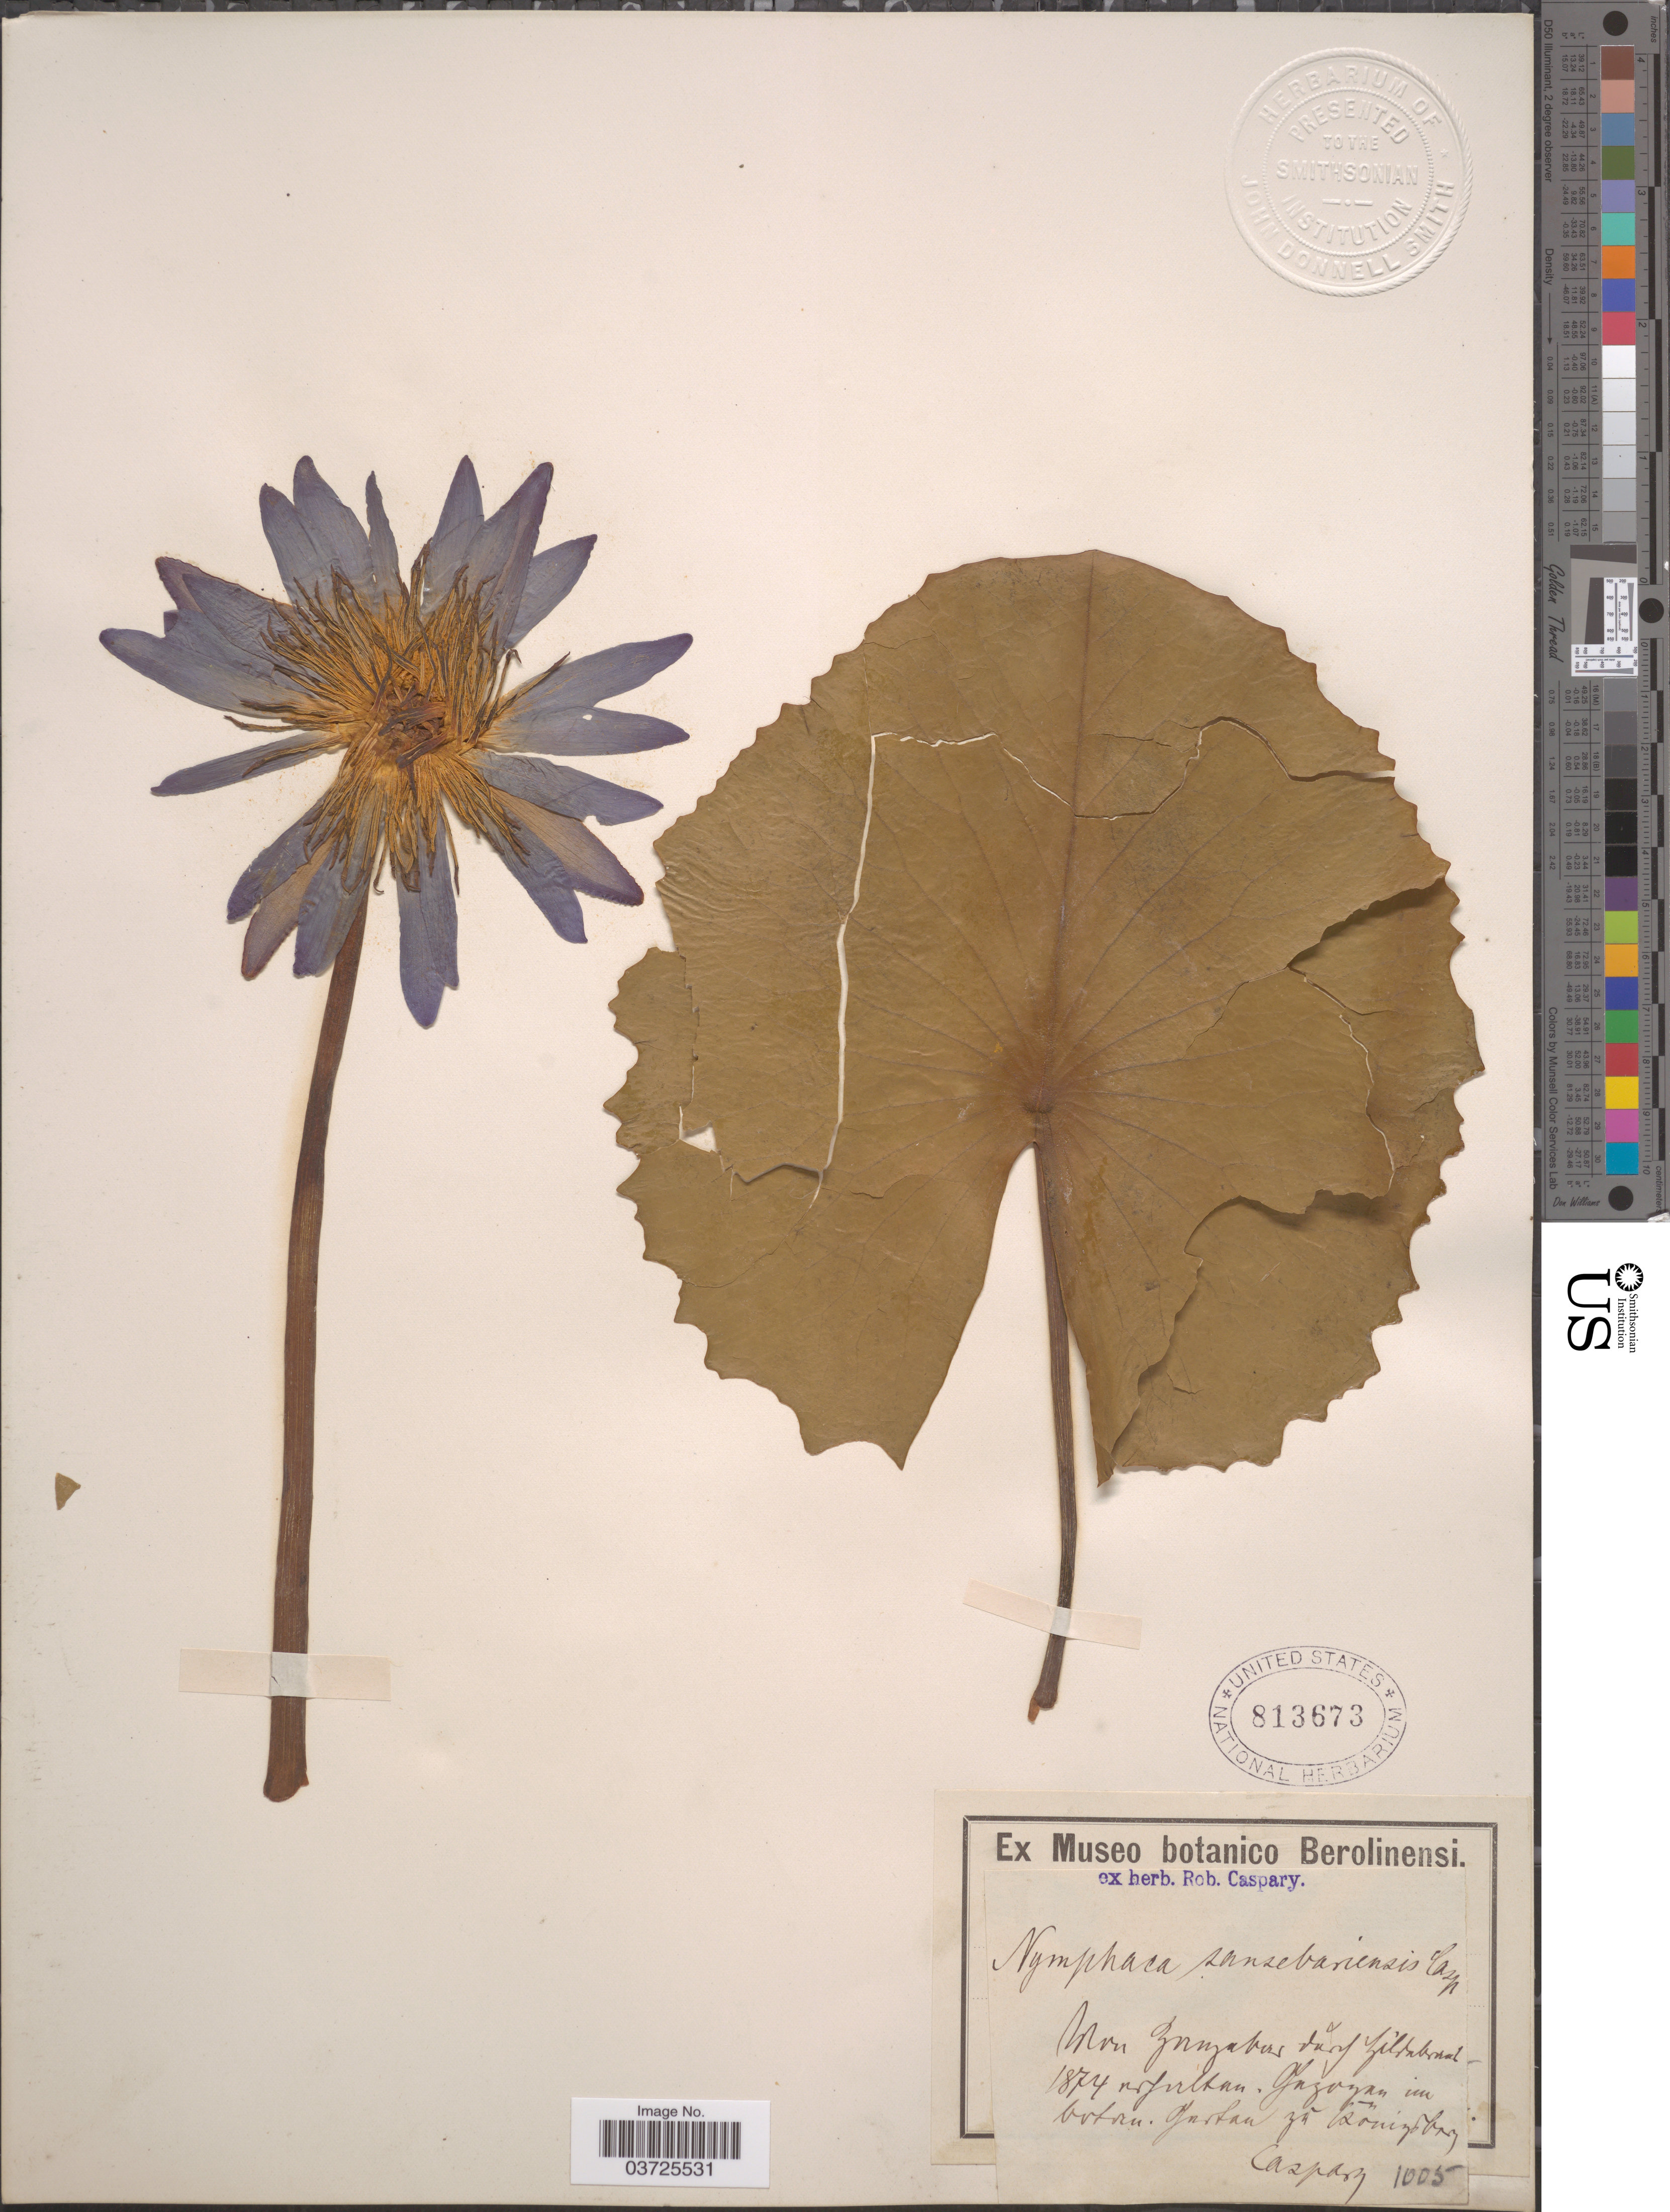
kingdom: Plantae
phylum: Tracheophyta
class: Magnoliopsida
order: Nymphaeales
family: Nymphaeaceae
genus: Nymphaea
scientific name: Nymphaea zanzibariensis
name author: Casp.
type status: Possible Type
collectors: J. X. Caspary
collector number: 1005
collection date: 1874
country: Russian Federation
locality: cultivated plant in Königsberg bot. gard. from seeds sent by Hildebrandt from Zanzibar [mostly illegible handwritten text in German(?)]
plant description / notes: Possible type and almost certainly original material of Nymphaea zanzibariensis Casp. Specimen from cultivated plant, seeds sent by Hildebrandt. Originally recorded as "Nymphaea sansibariensis Casp. ex Kuntze", which name appears in both Tropicos & IPNI but no such name exists. Kuntze mentioned (without description) "Leuconymphaea... sansebariensis (Casp.)" suggesting this was a new combination based on an earlier name, apparently Nymphaea zanzibariensis Casp.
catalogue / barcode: US 813673